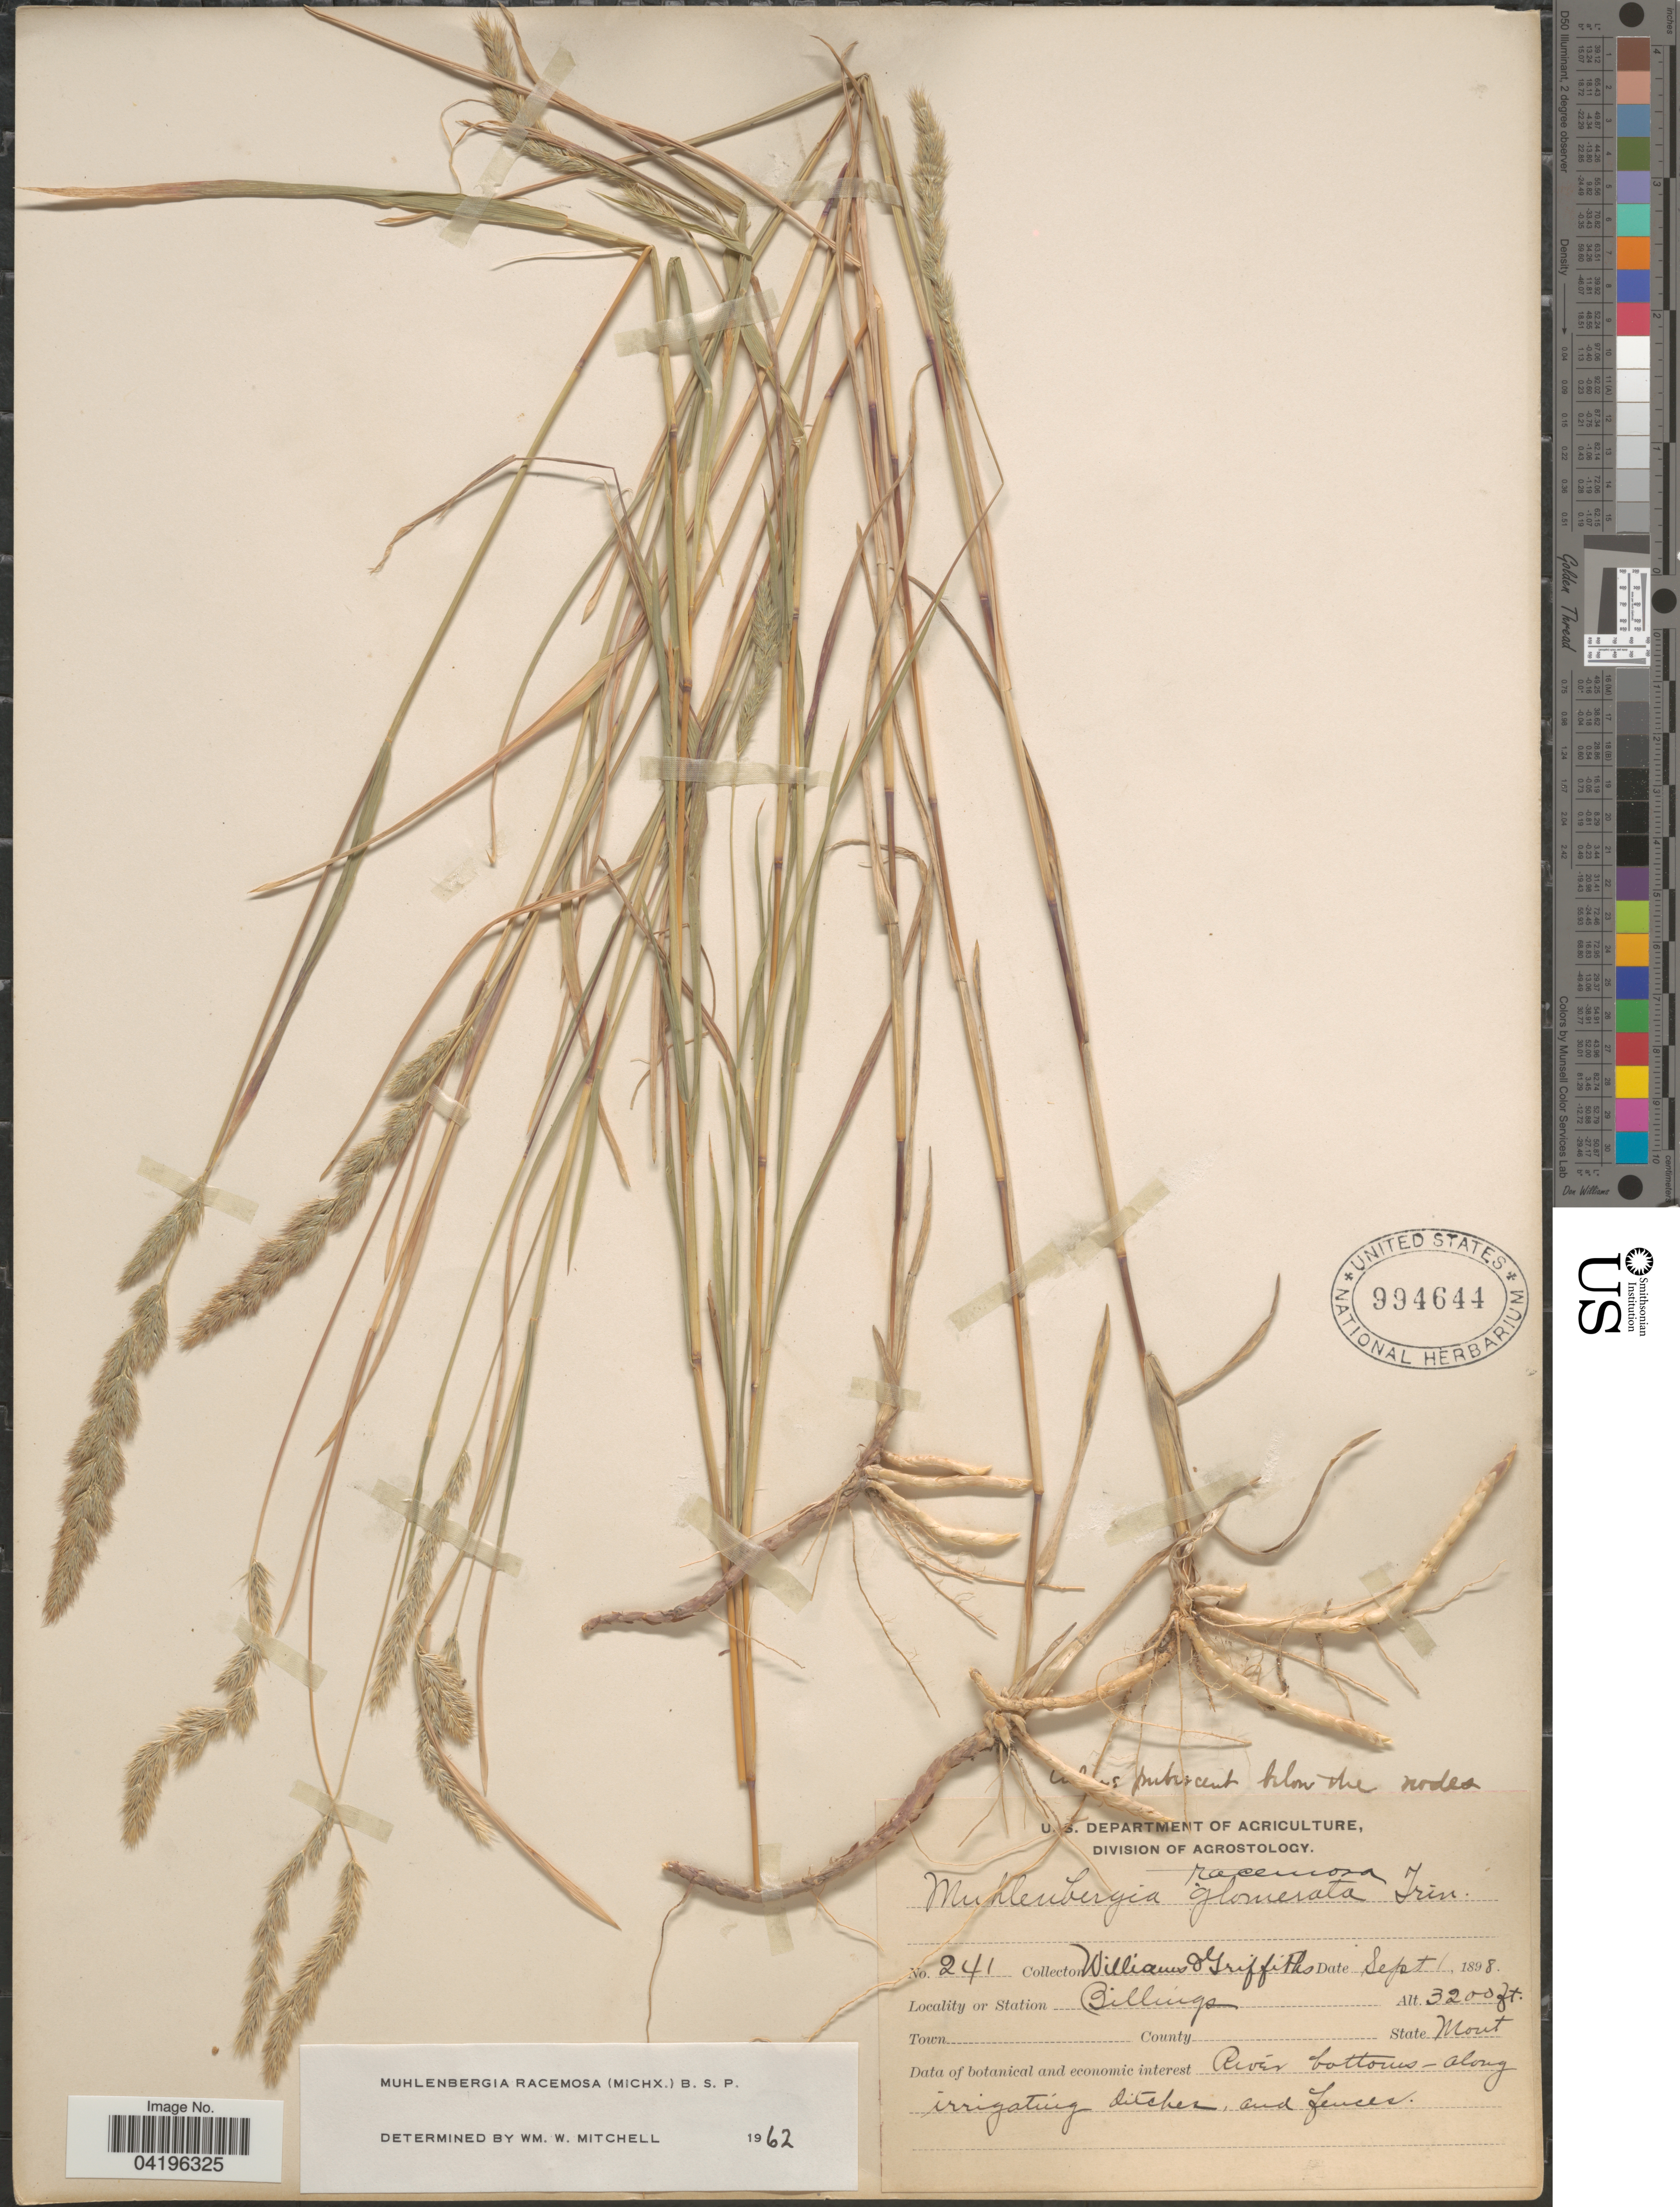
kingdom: Plantae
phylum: Tracheophyta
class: Liliopsida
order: Poales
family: Poaceae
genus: Muhlenbergia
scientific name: Muhlenbergia racemosa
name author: (Michx.) Britton et al.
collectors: -- Williams & -- Griffiths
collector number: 241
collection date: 1898-09-01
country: United States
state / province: Montana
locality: Billings.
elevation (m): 975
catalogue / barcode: US 994644